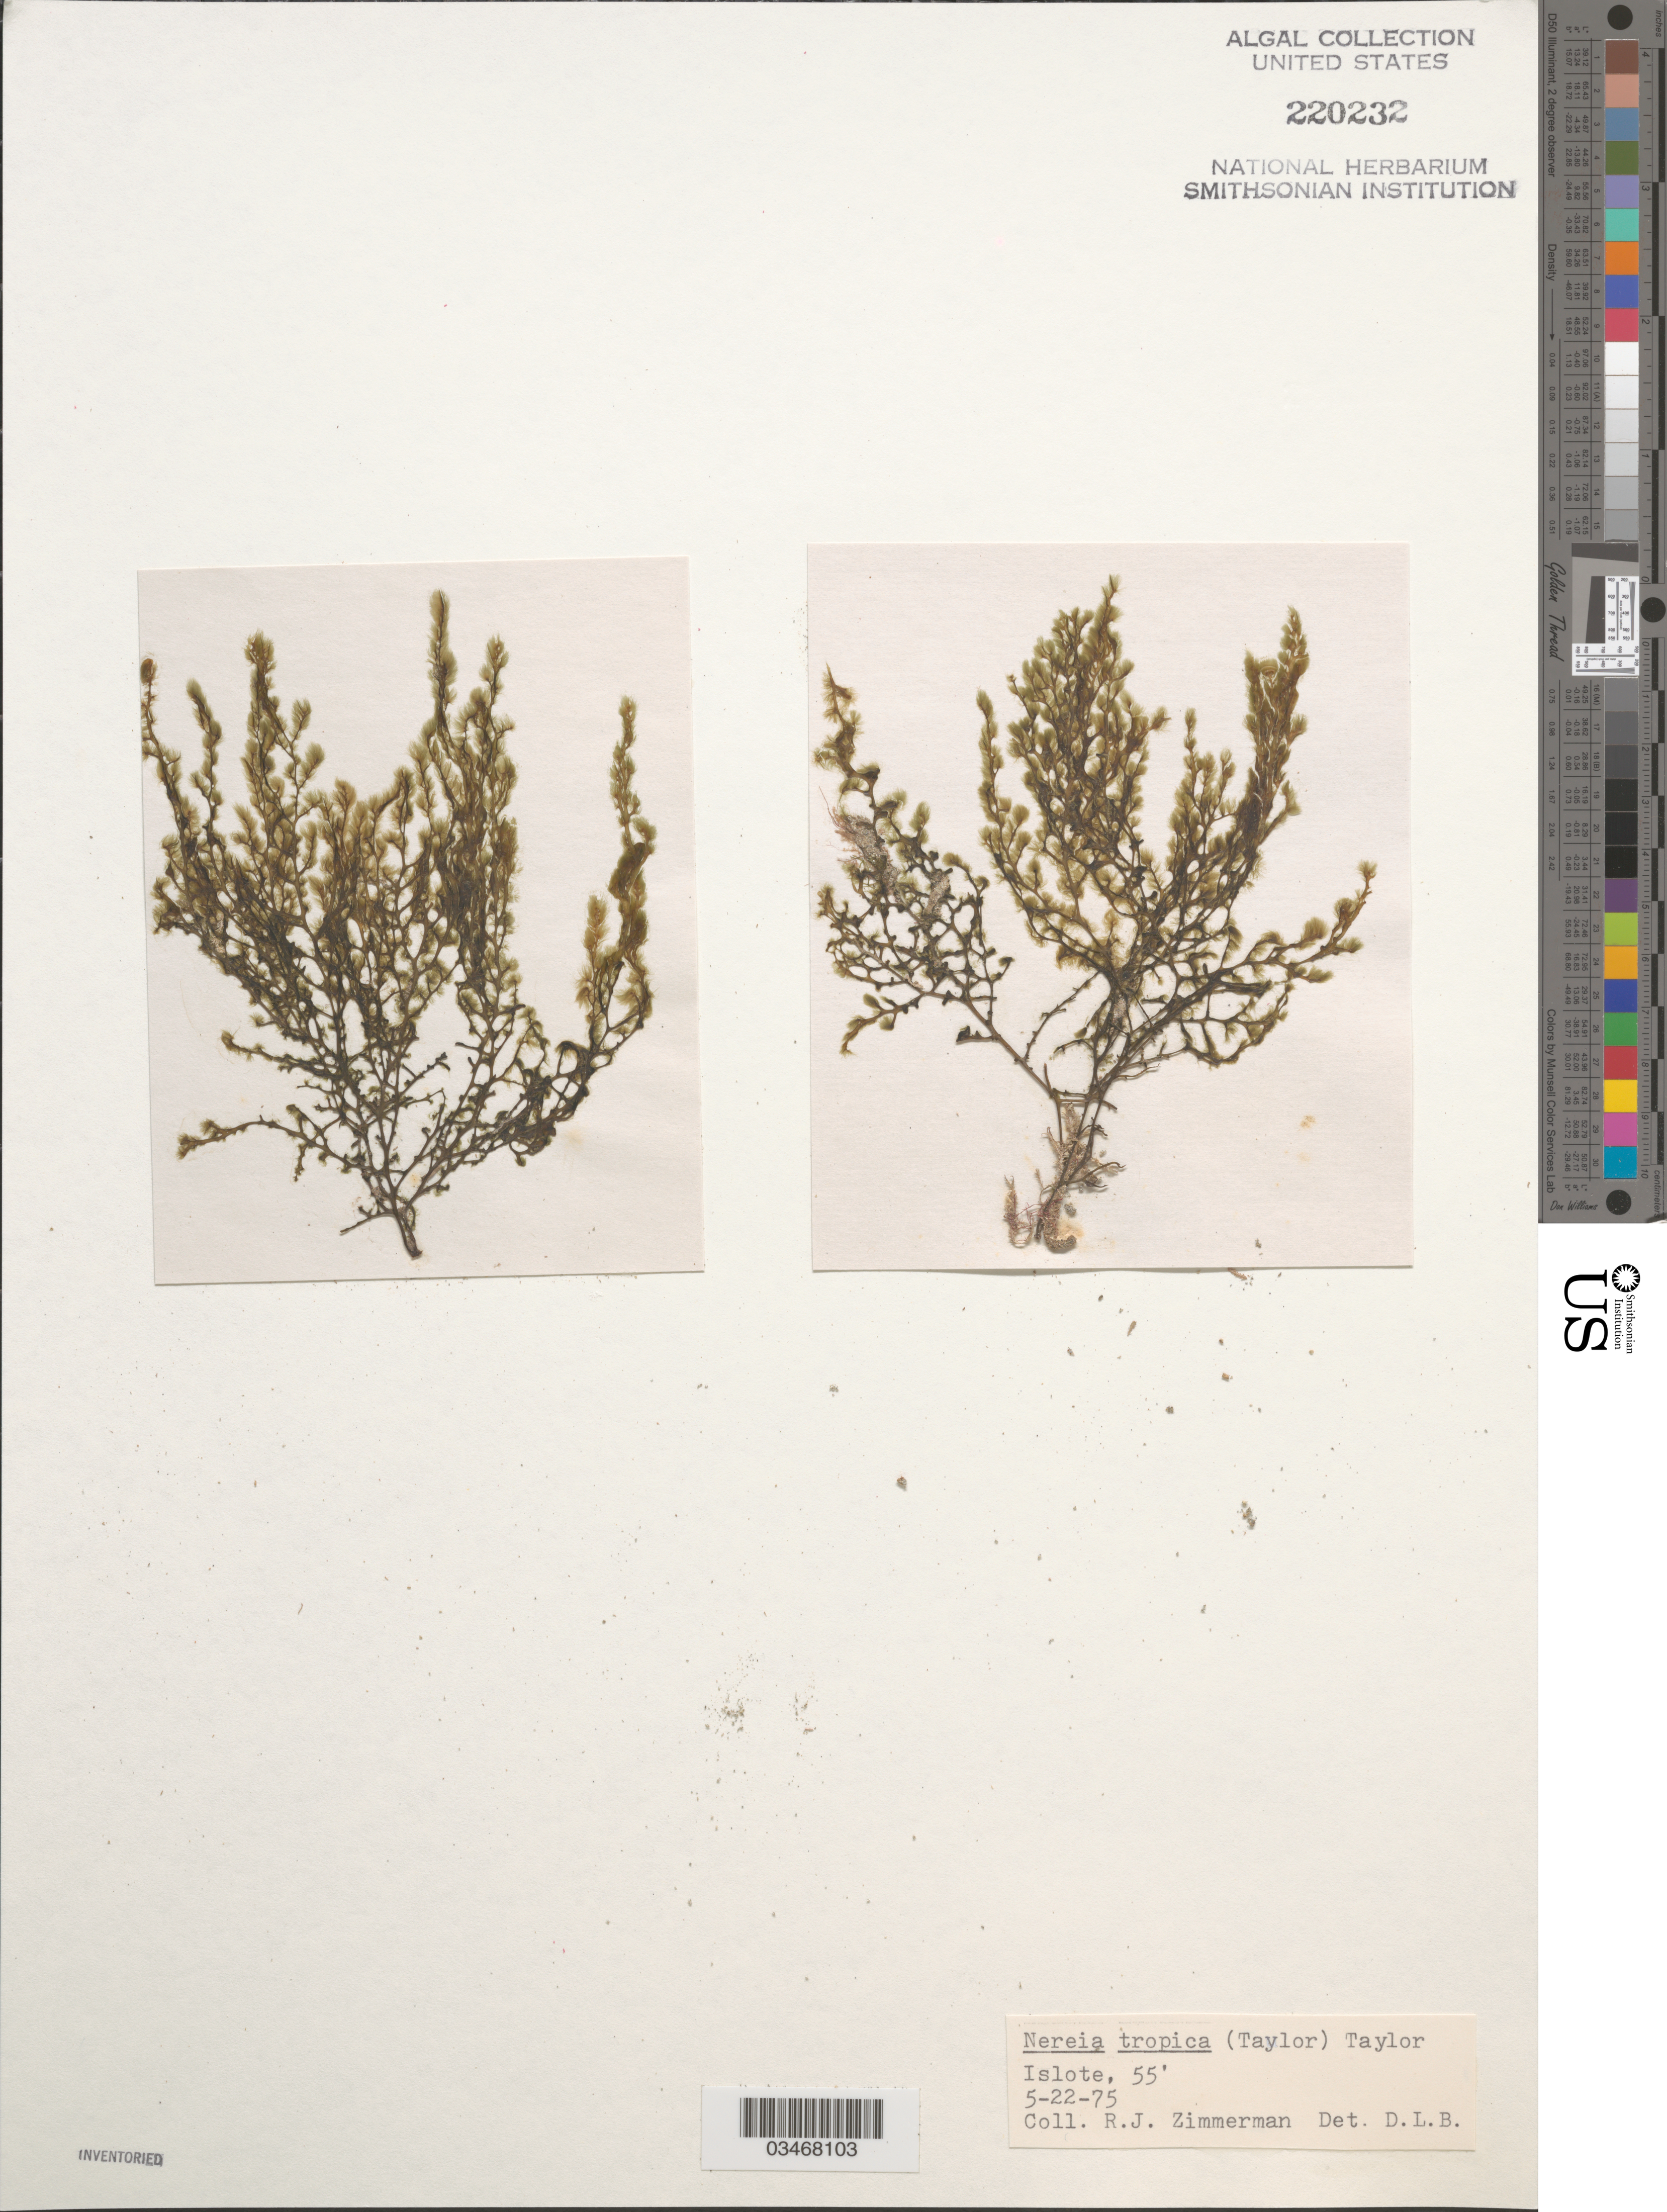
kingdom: Chromista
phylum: Ochrophyta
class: Phaeophyceae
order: Sporochnales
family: Sporochnaceae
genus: Nereia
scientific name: Nereia tropica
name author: (W.R. Taylor) W.R. Taylor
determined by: Ballantine, D. L.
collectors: R. J. Zimmerman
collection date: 1975-05-22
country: Puerto Rico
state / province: Arecibo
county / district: Islote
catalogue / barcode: US 220232